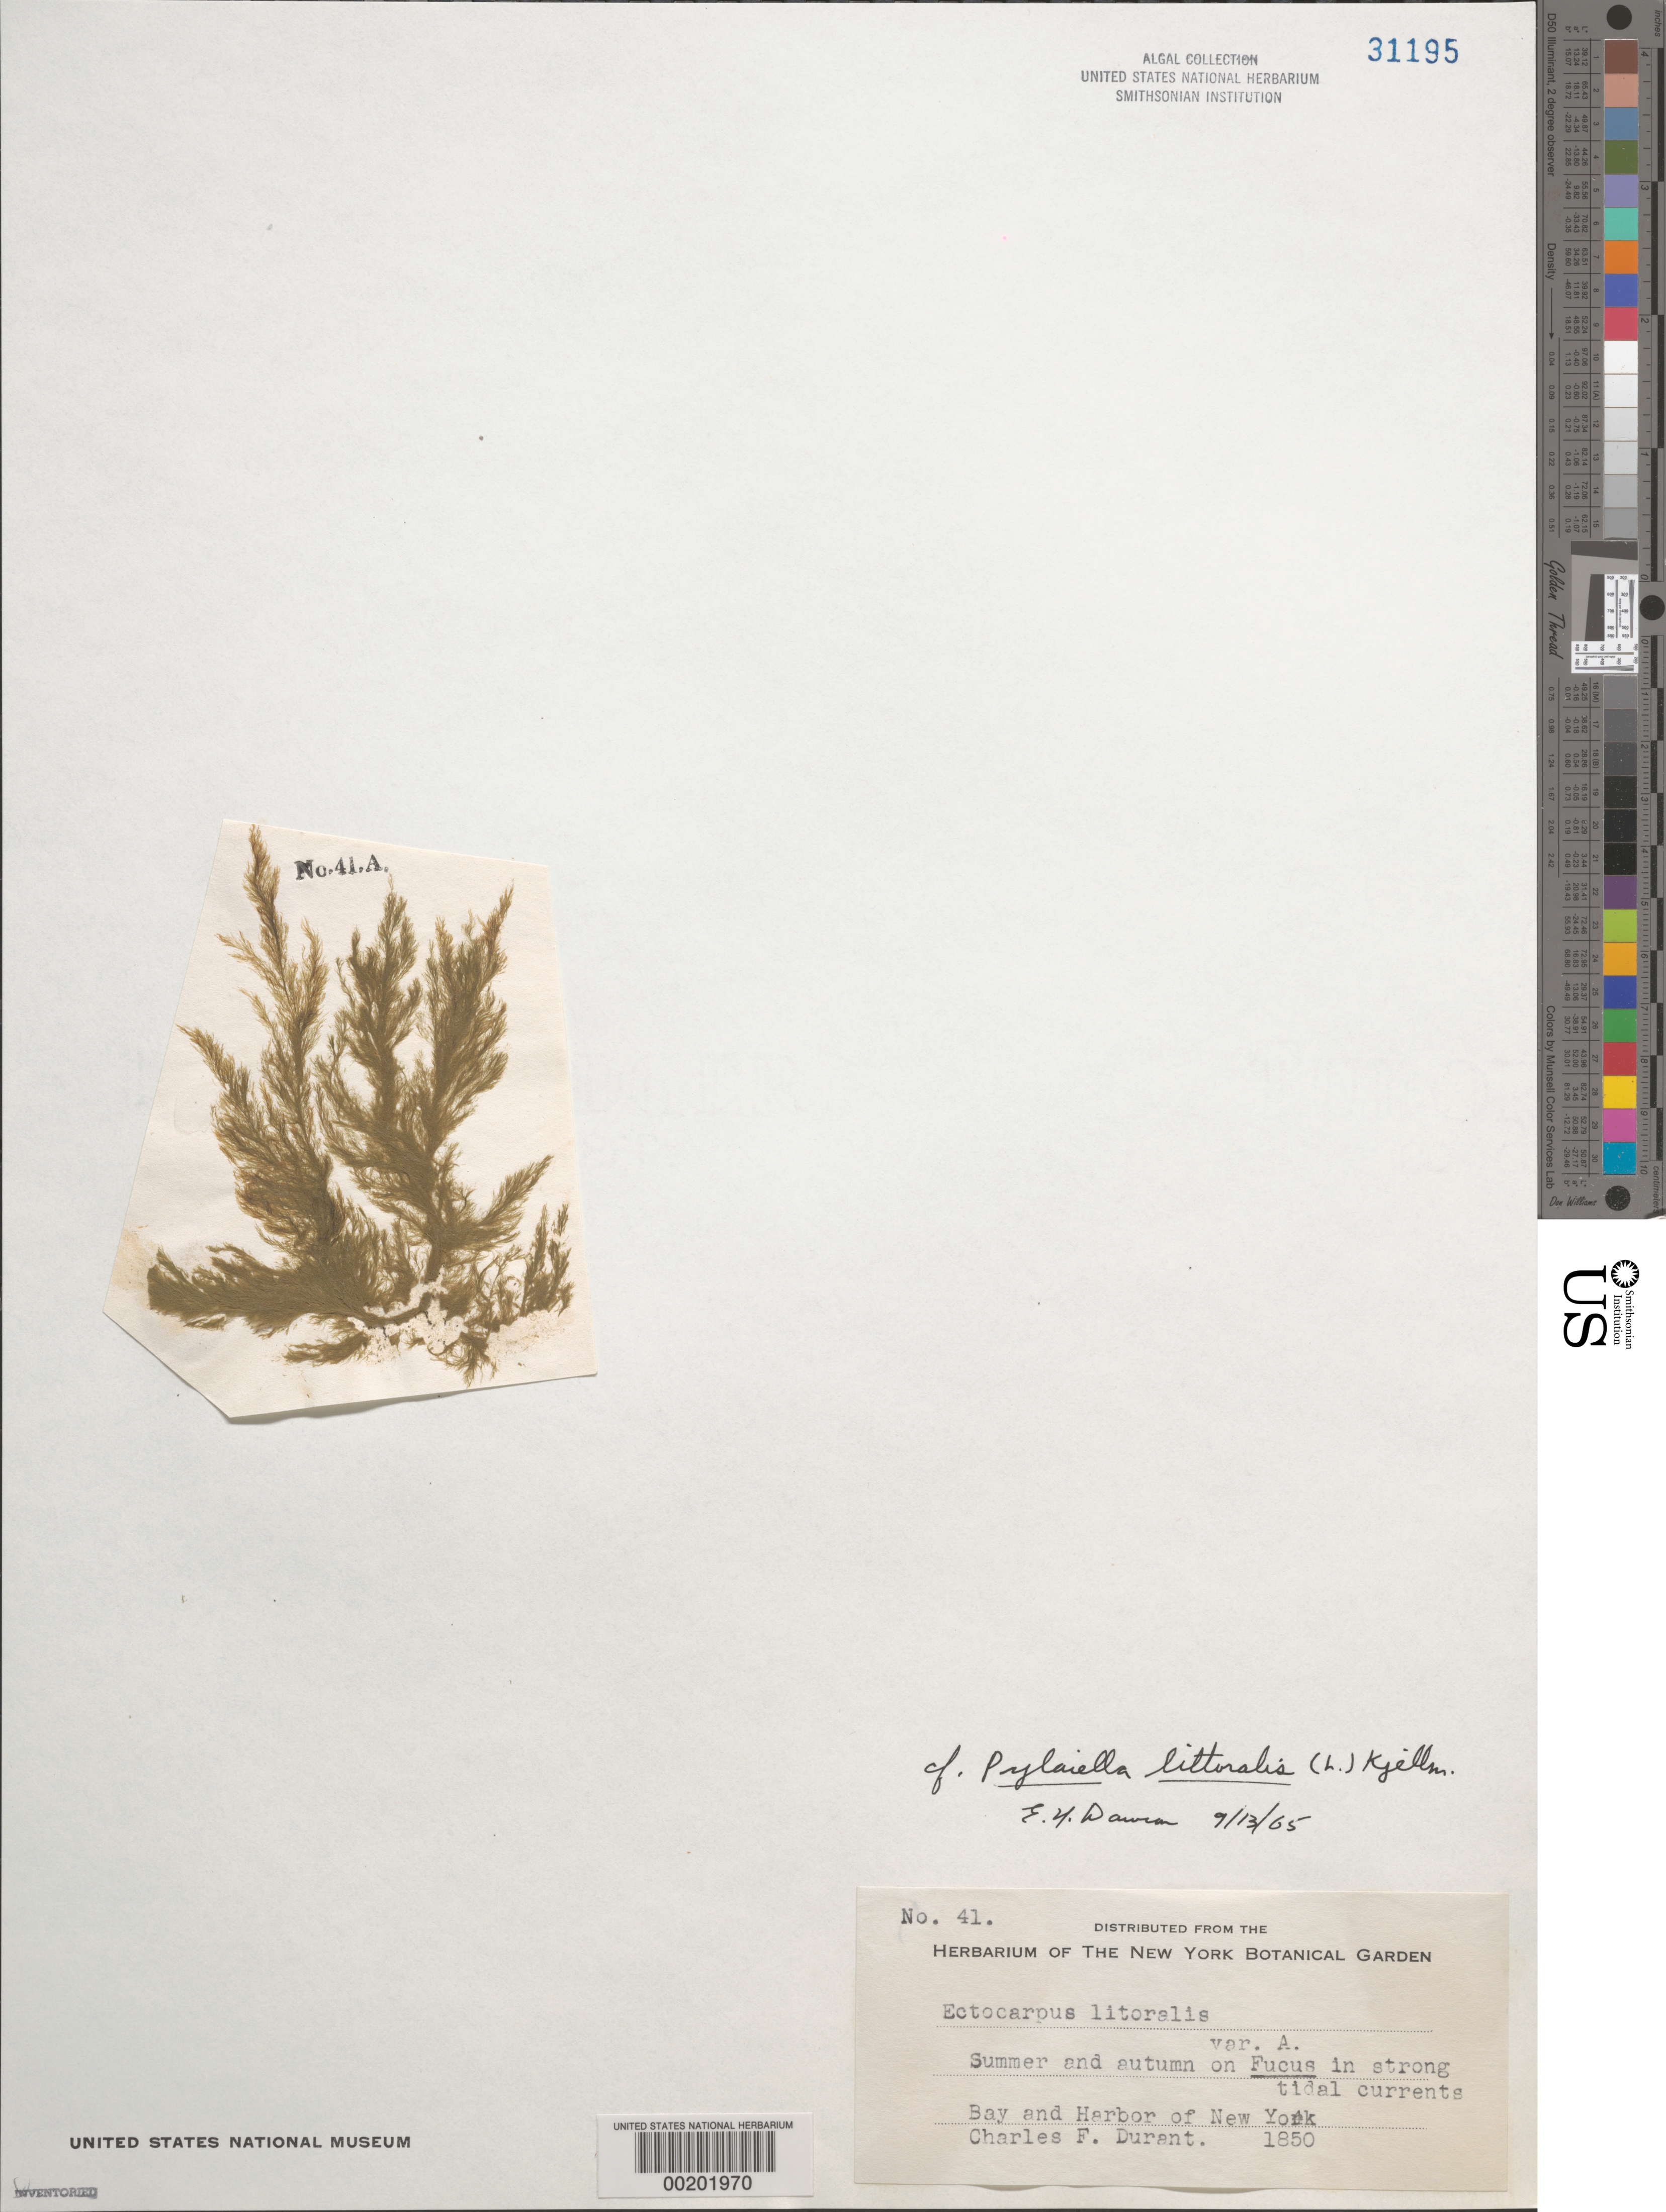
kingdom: Chromista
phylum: Ochrophyta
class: Phaeophyceae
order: Ectocarpales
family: Acinetosporaceae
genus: Pylaiella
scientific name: Pylaiella litoralis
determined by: Dawson, E. Y.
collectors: C. Durant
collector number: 41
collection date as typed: Sum 1850 AND -- Fal 1850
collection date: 1850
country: United States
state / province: New York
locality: New York Bay and New York Harbor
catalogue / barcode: US 31195